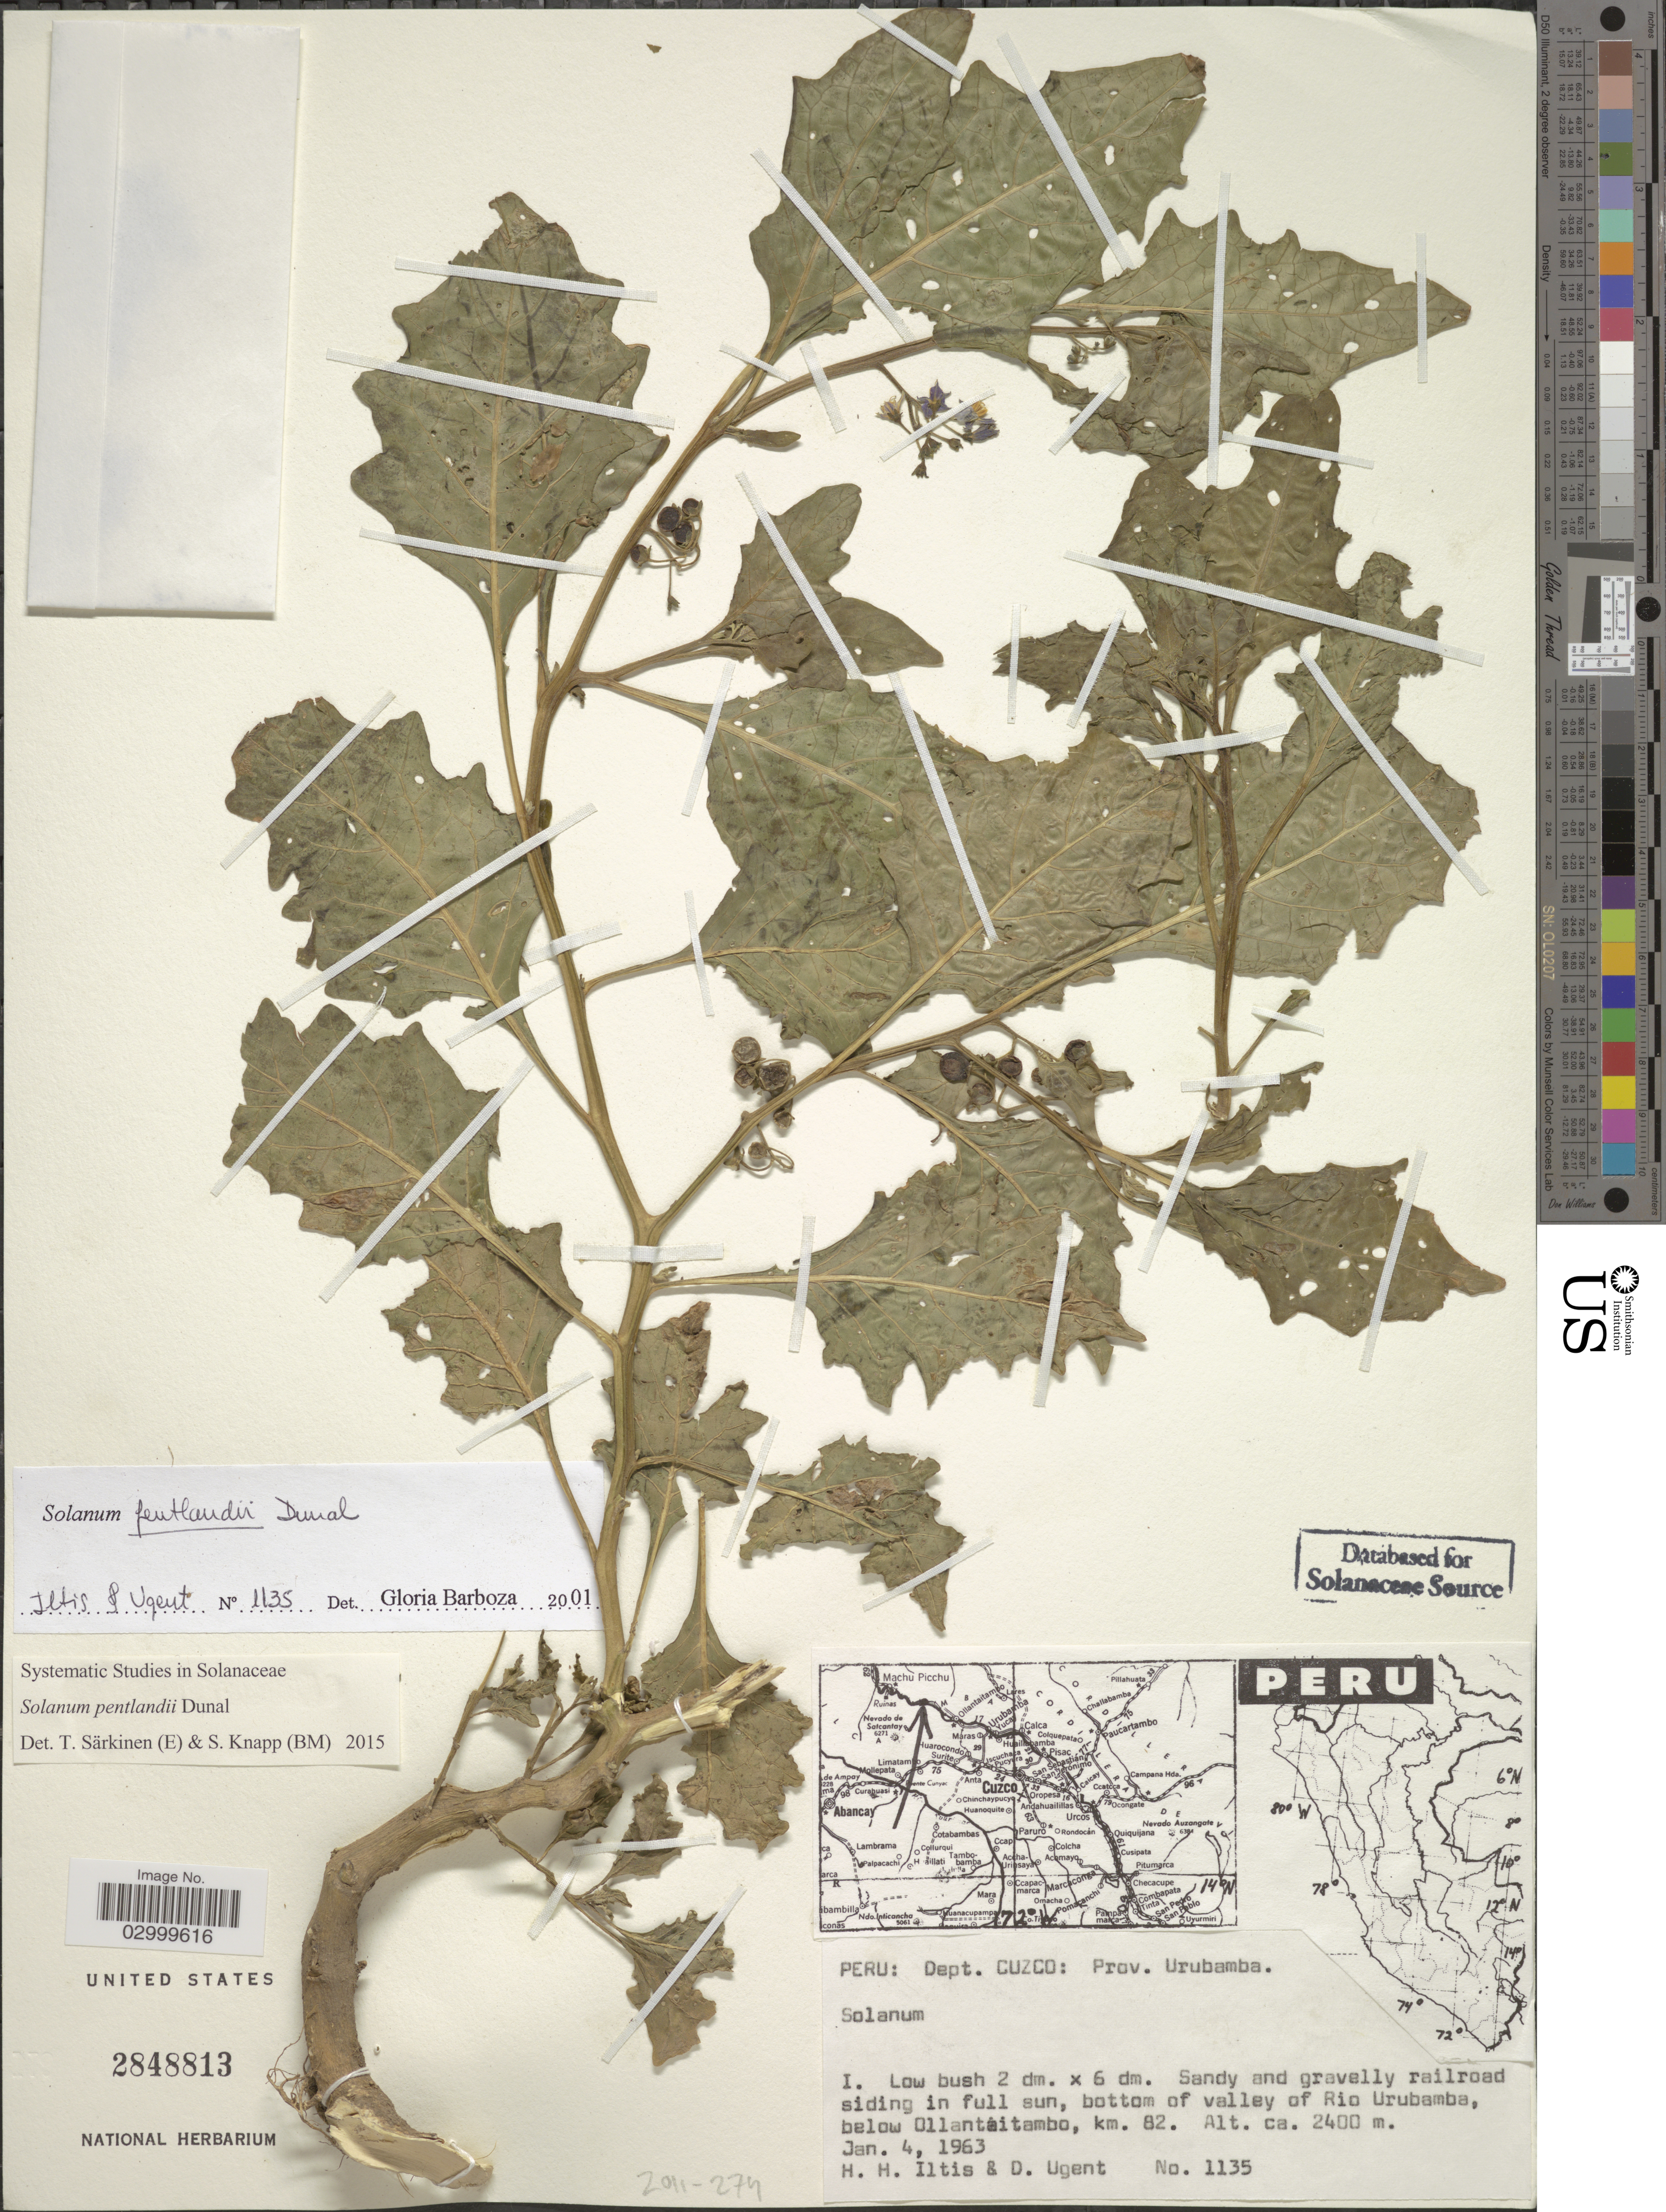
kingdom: Plantae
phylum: Tracheophyta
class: Magnoliopsida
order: Solanales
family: Solanaceae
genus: Solanum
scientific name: Solanum pentlandii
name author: Dunal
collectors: H. H. Iltis & D. Ugent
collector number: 1135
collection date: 1963-01-04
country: Peru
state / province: Cusco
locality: Dept. Cuzco: Prov. Urubamba. Sandy and gravelly railroad siding in full sun, bottom of valley of Rio Urubamba, below Ollantaitambo, km. 82.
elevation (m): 2400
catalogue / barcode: US 2848813